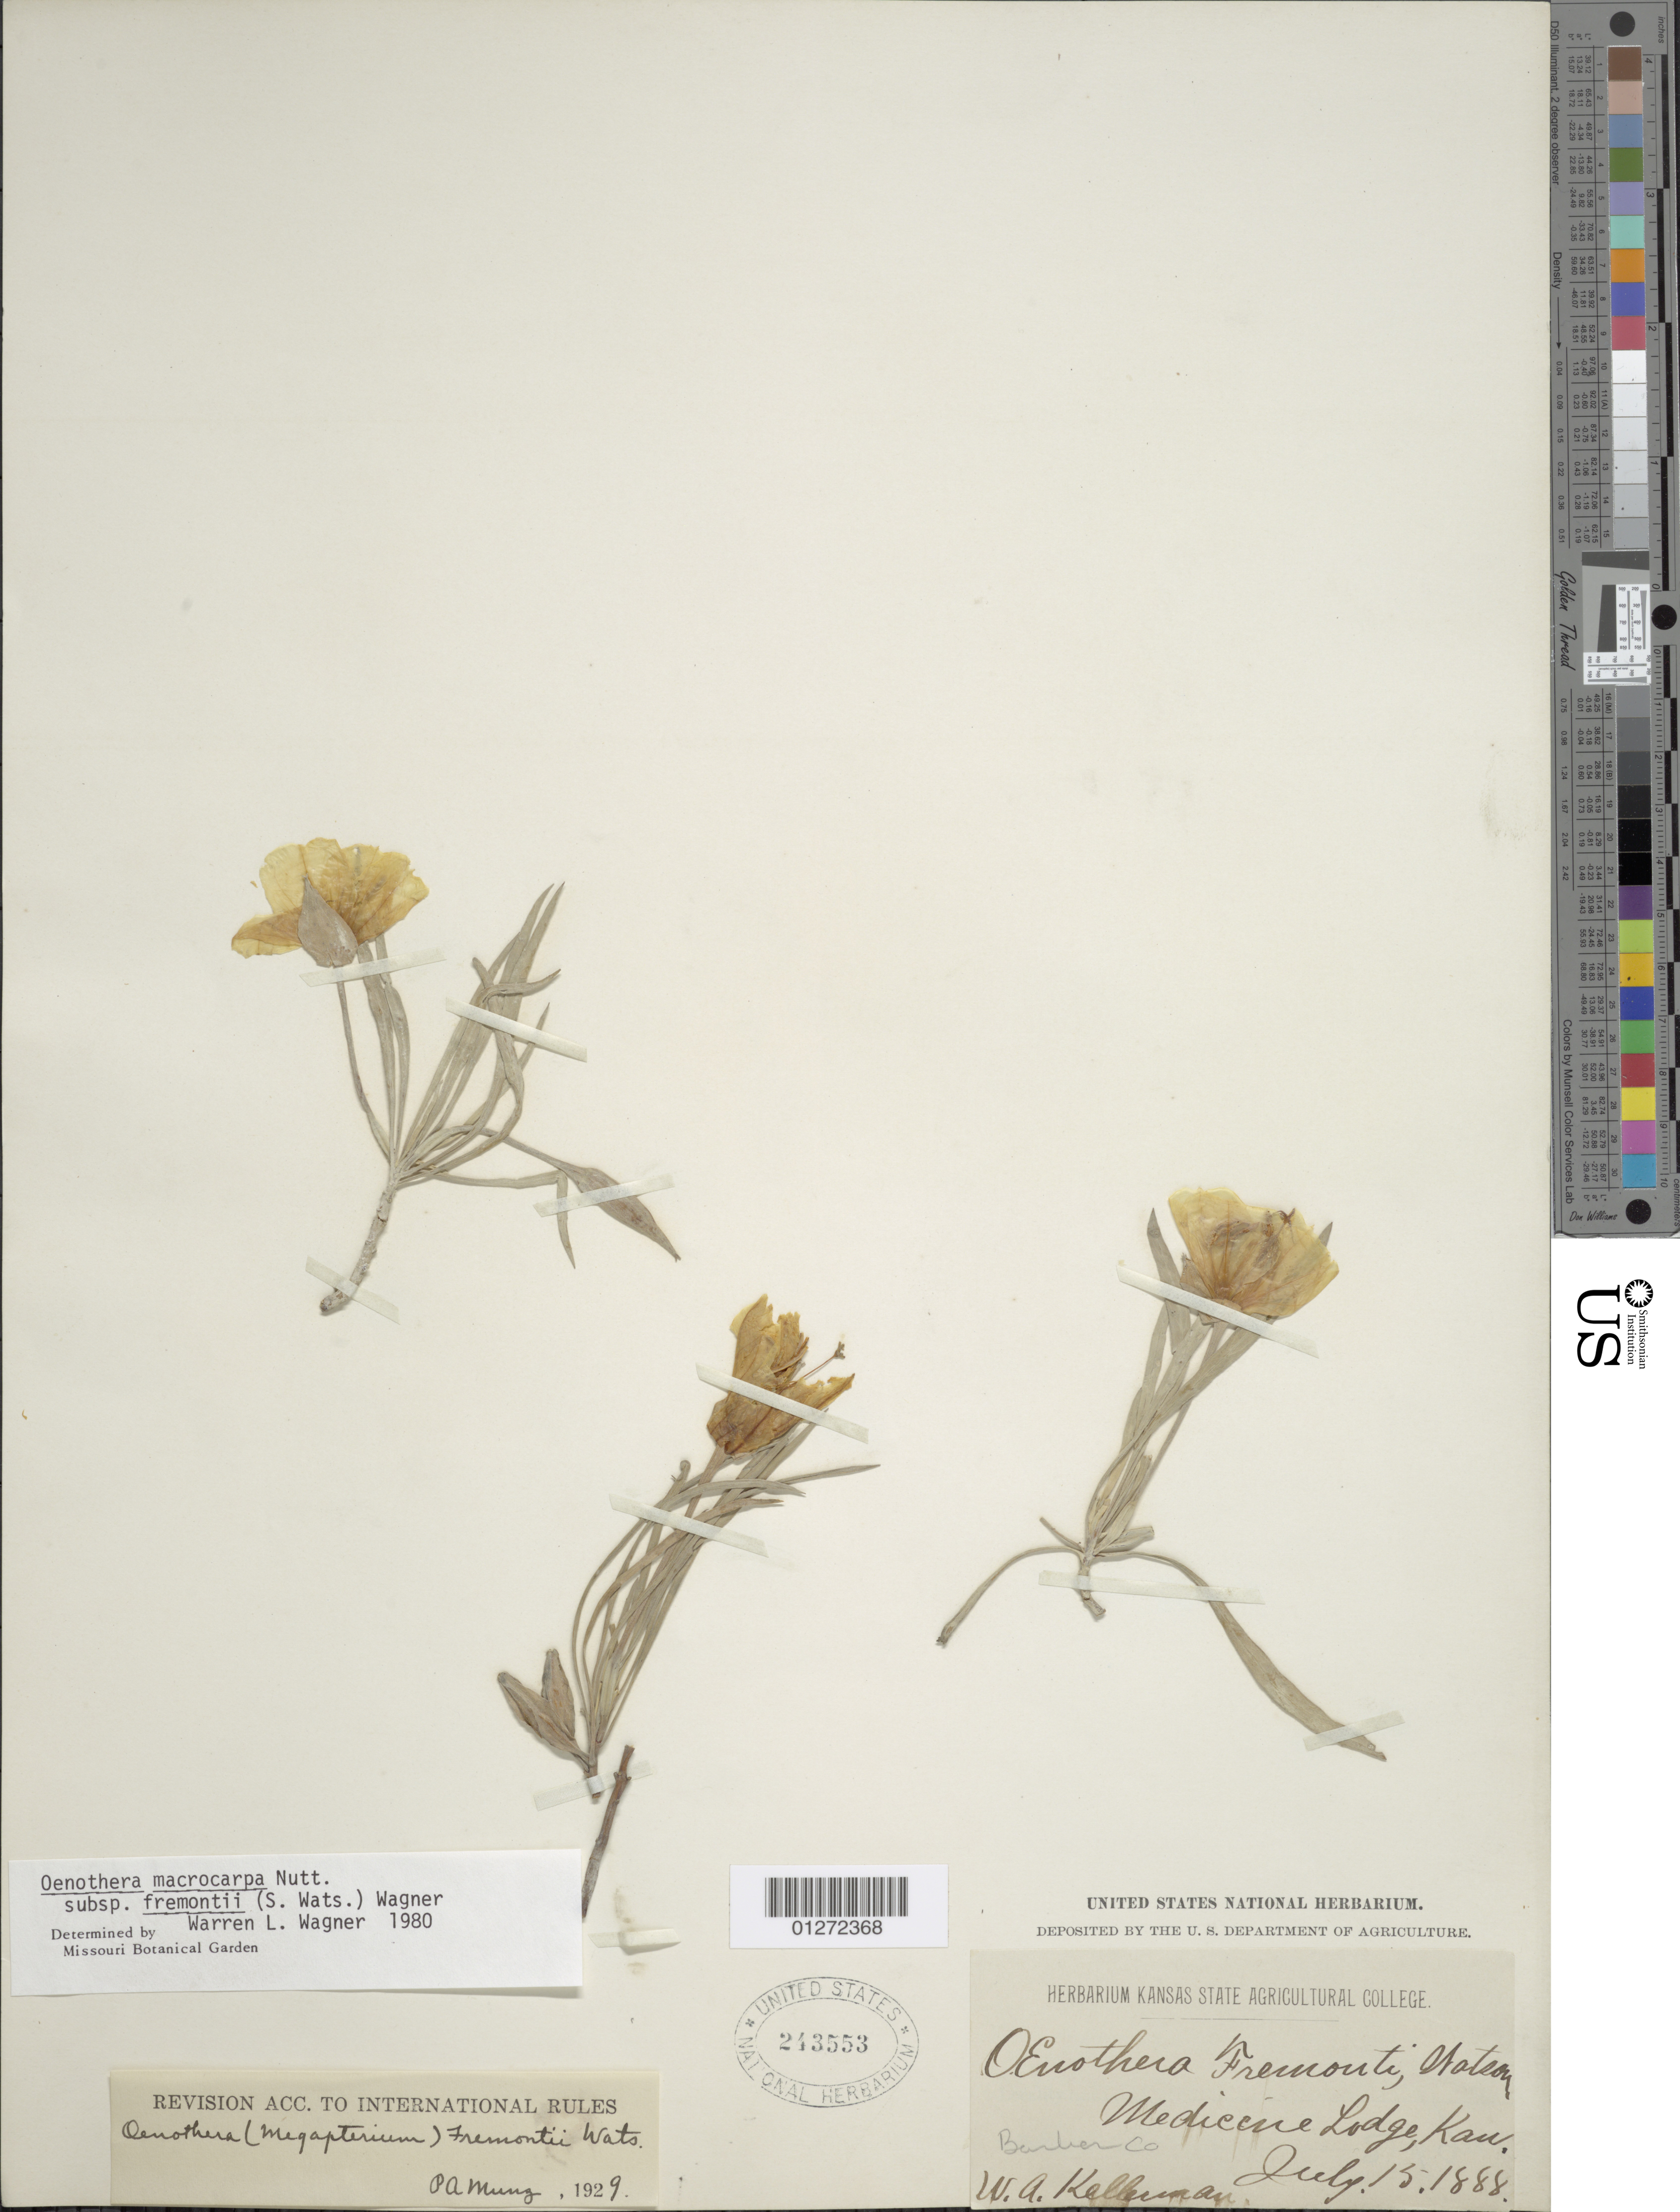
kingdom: Plantae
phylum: Tracheophyta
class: Magnoliopsida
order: Myrtales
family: Onagraceae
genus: Oenothera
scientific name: Oenothera macrocarpa subsp. fremontii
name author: (S. Watson) W.L. Wagner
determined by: Wagner, W. L., (BOT), Smithsonian Institution - National Museum of Natural History (UNITED STATES)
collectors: W. A. Kellerman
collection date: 1888-07-15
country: United States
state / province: Kansas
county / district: Barber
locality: Medicine Lodge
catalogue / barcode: US 243553